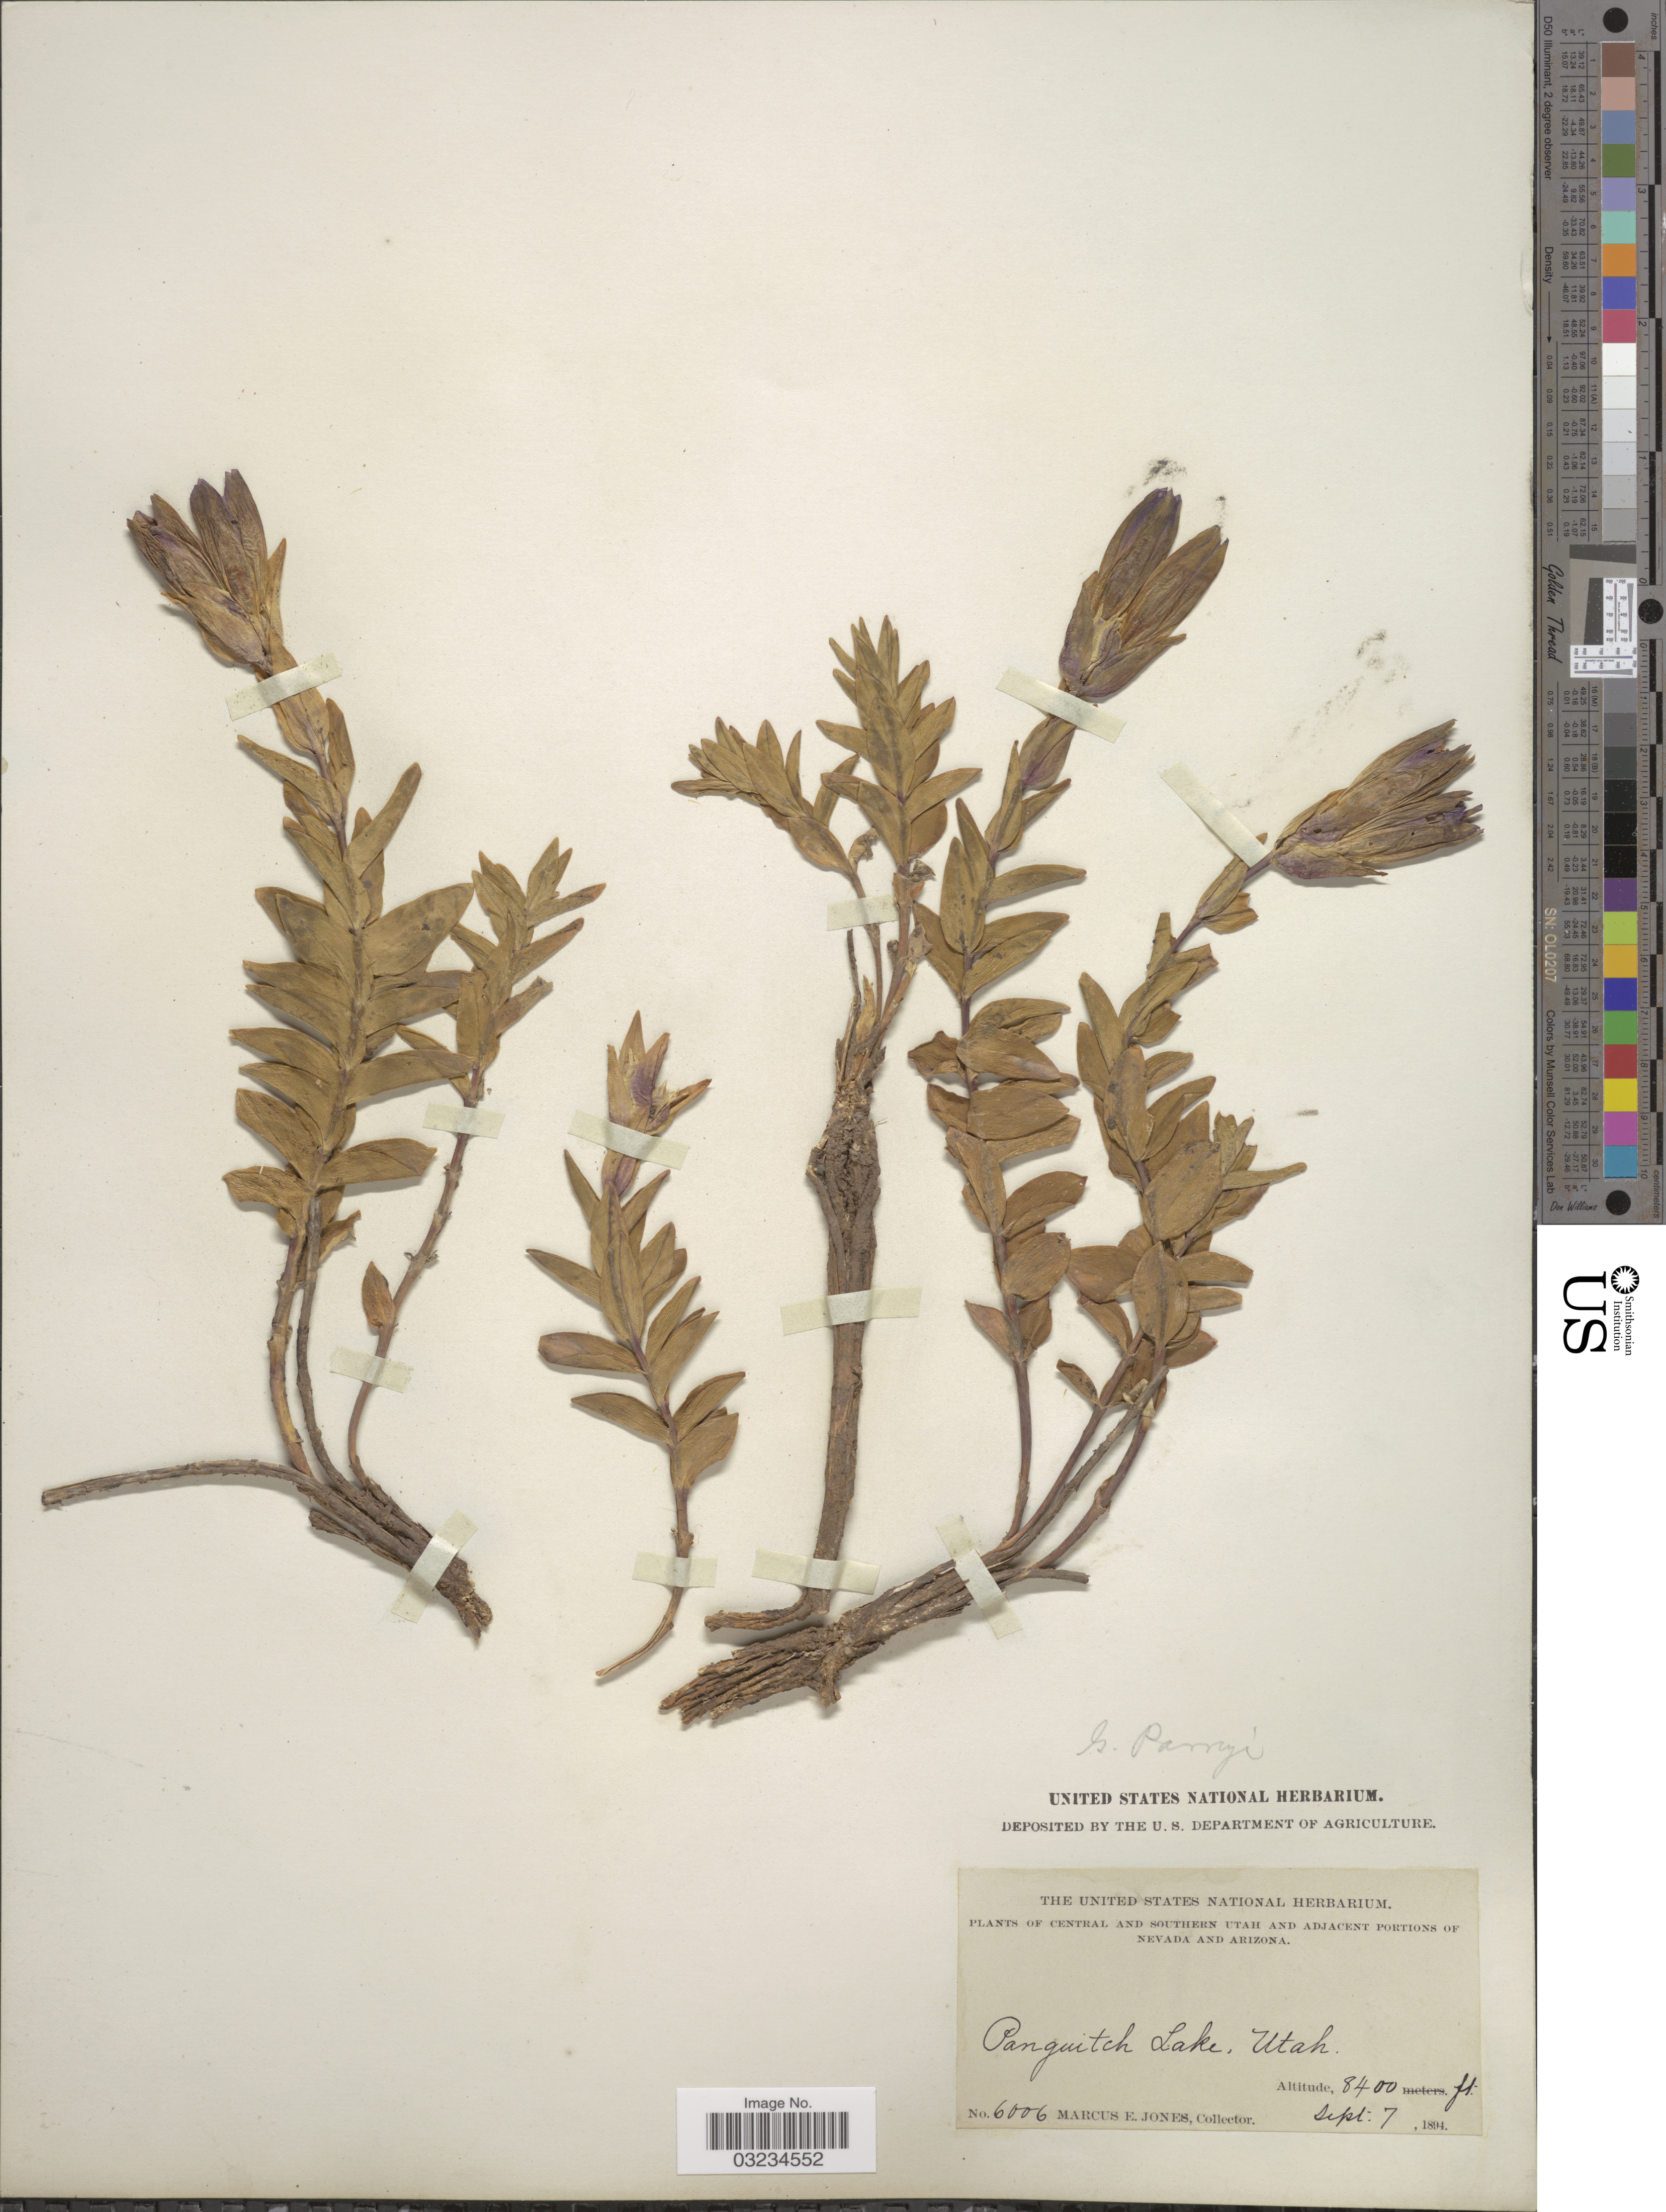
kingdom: Plantae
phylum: Tracheophyta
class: Magnoliopsida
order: Gentianales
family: Gentianaceae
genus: Gentiana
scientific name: Gentiana parryi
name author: Engelm.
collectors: M. E. Jones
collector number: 6006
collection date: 1894-09-07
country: United States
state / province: Utah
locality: Central and Southern Utah. Panguitch Lake.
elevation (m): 2560